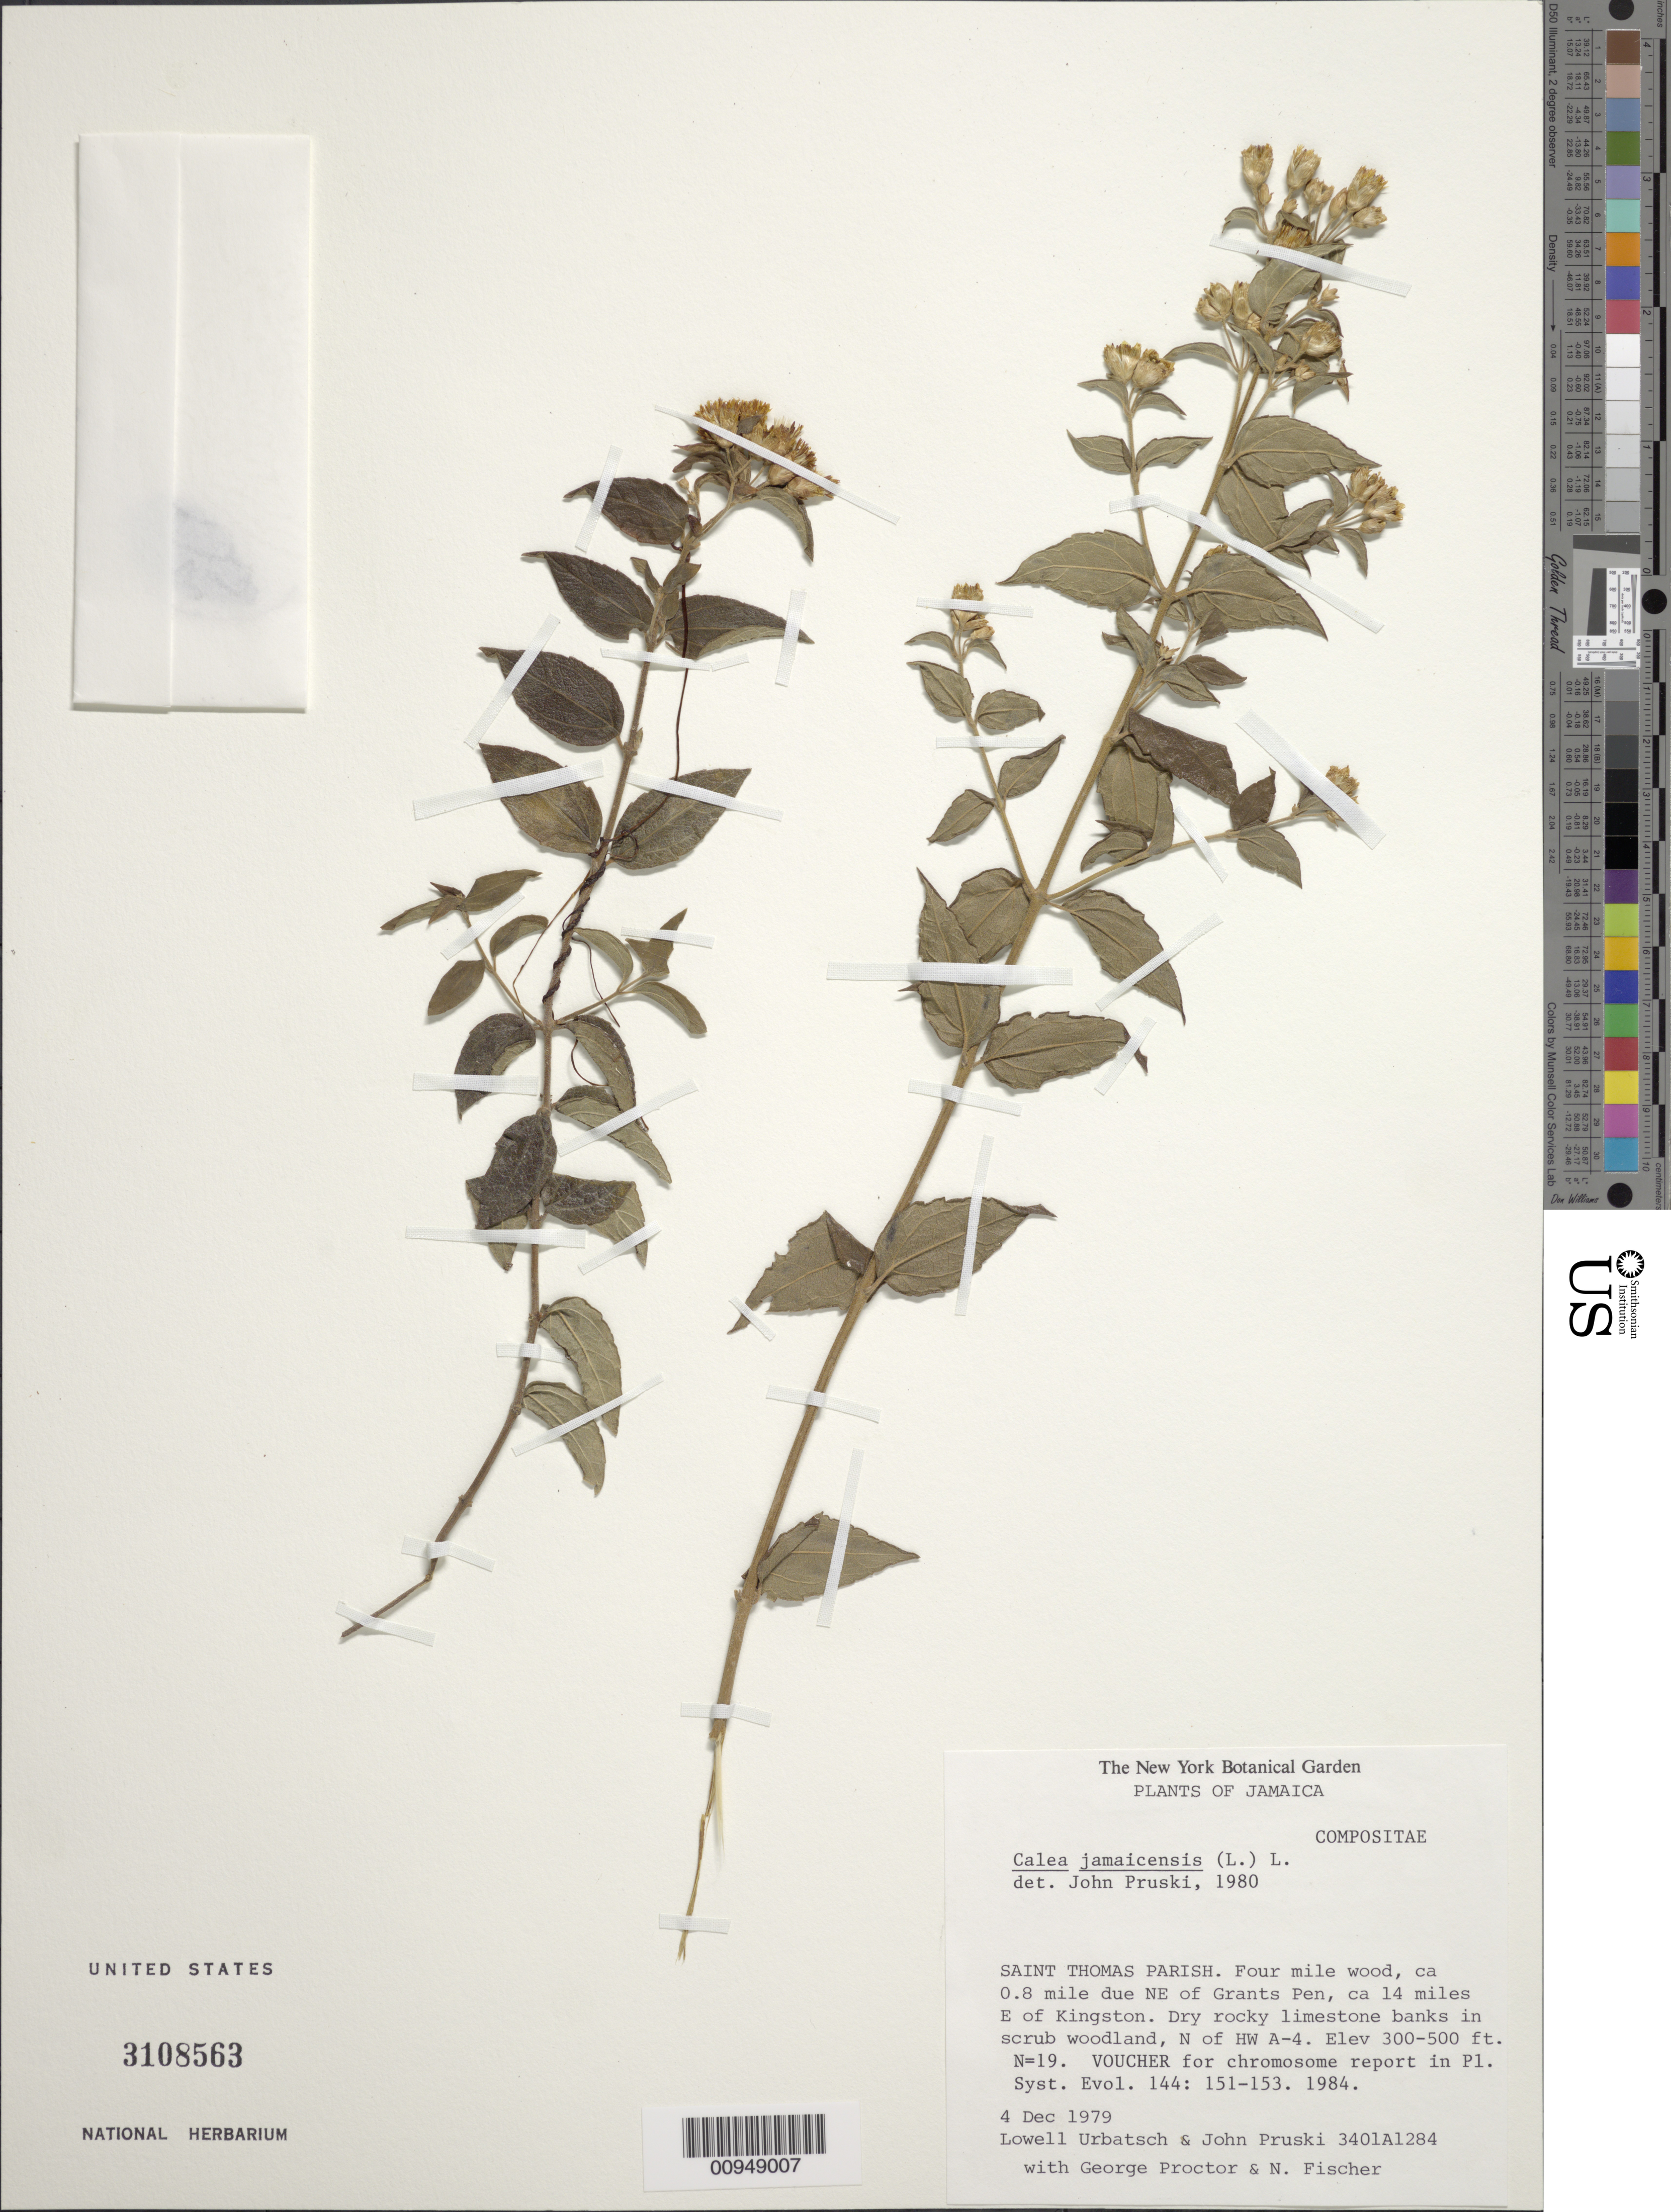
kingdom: Plantae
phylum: Tracheophyta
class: Magnoliopsida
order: Asterales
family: Asteraceae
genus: Calea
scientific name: Calea jamaicensis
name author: (L.) L.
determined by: Pruski, J. F.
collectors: L. Urbatsch, J. F. Pruski, G. R. Proctor & N. Fischer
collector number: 3401A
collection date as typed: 04 Dec 1979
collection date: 1979-12-04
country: Jamaica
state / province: Saint Thomas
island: Jamaica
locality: Four mile wood, ca 0.8 mi due NE of Grants Pen, ca 14 miles E of Kingston, woodland N of HW A-4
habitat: Dry rocky limestone banks in scrub woodland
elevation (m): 91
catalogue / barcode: US 3108563